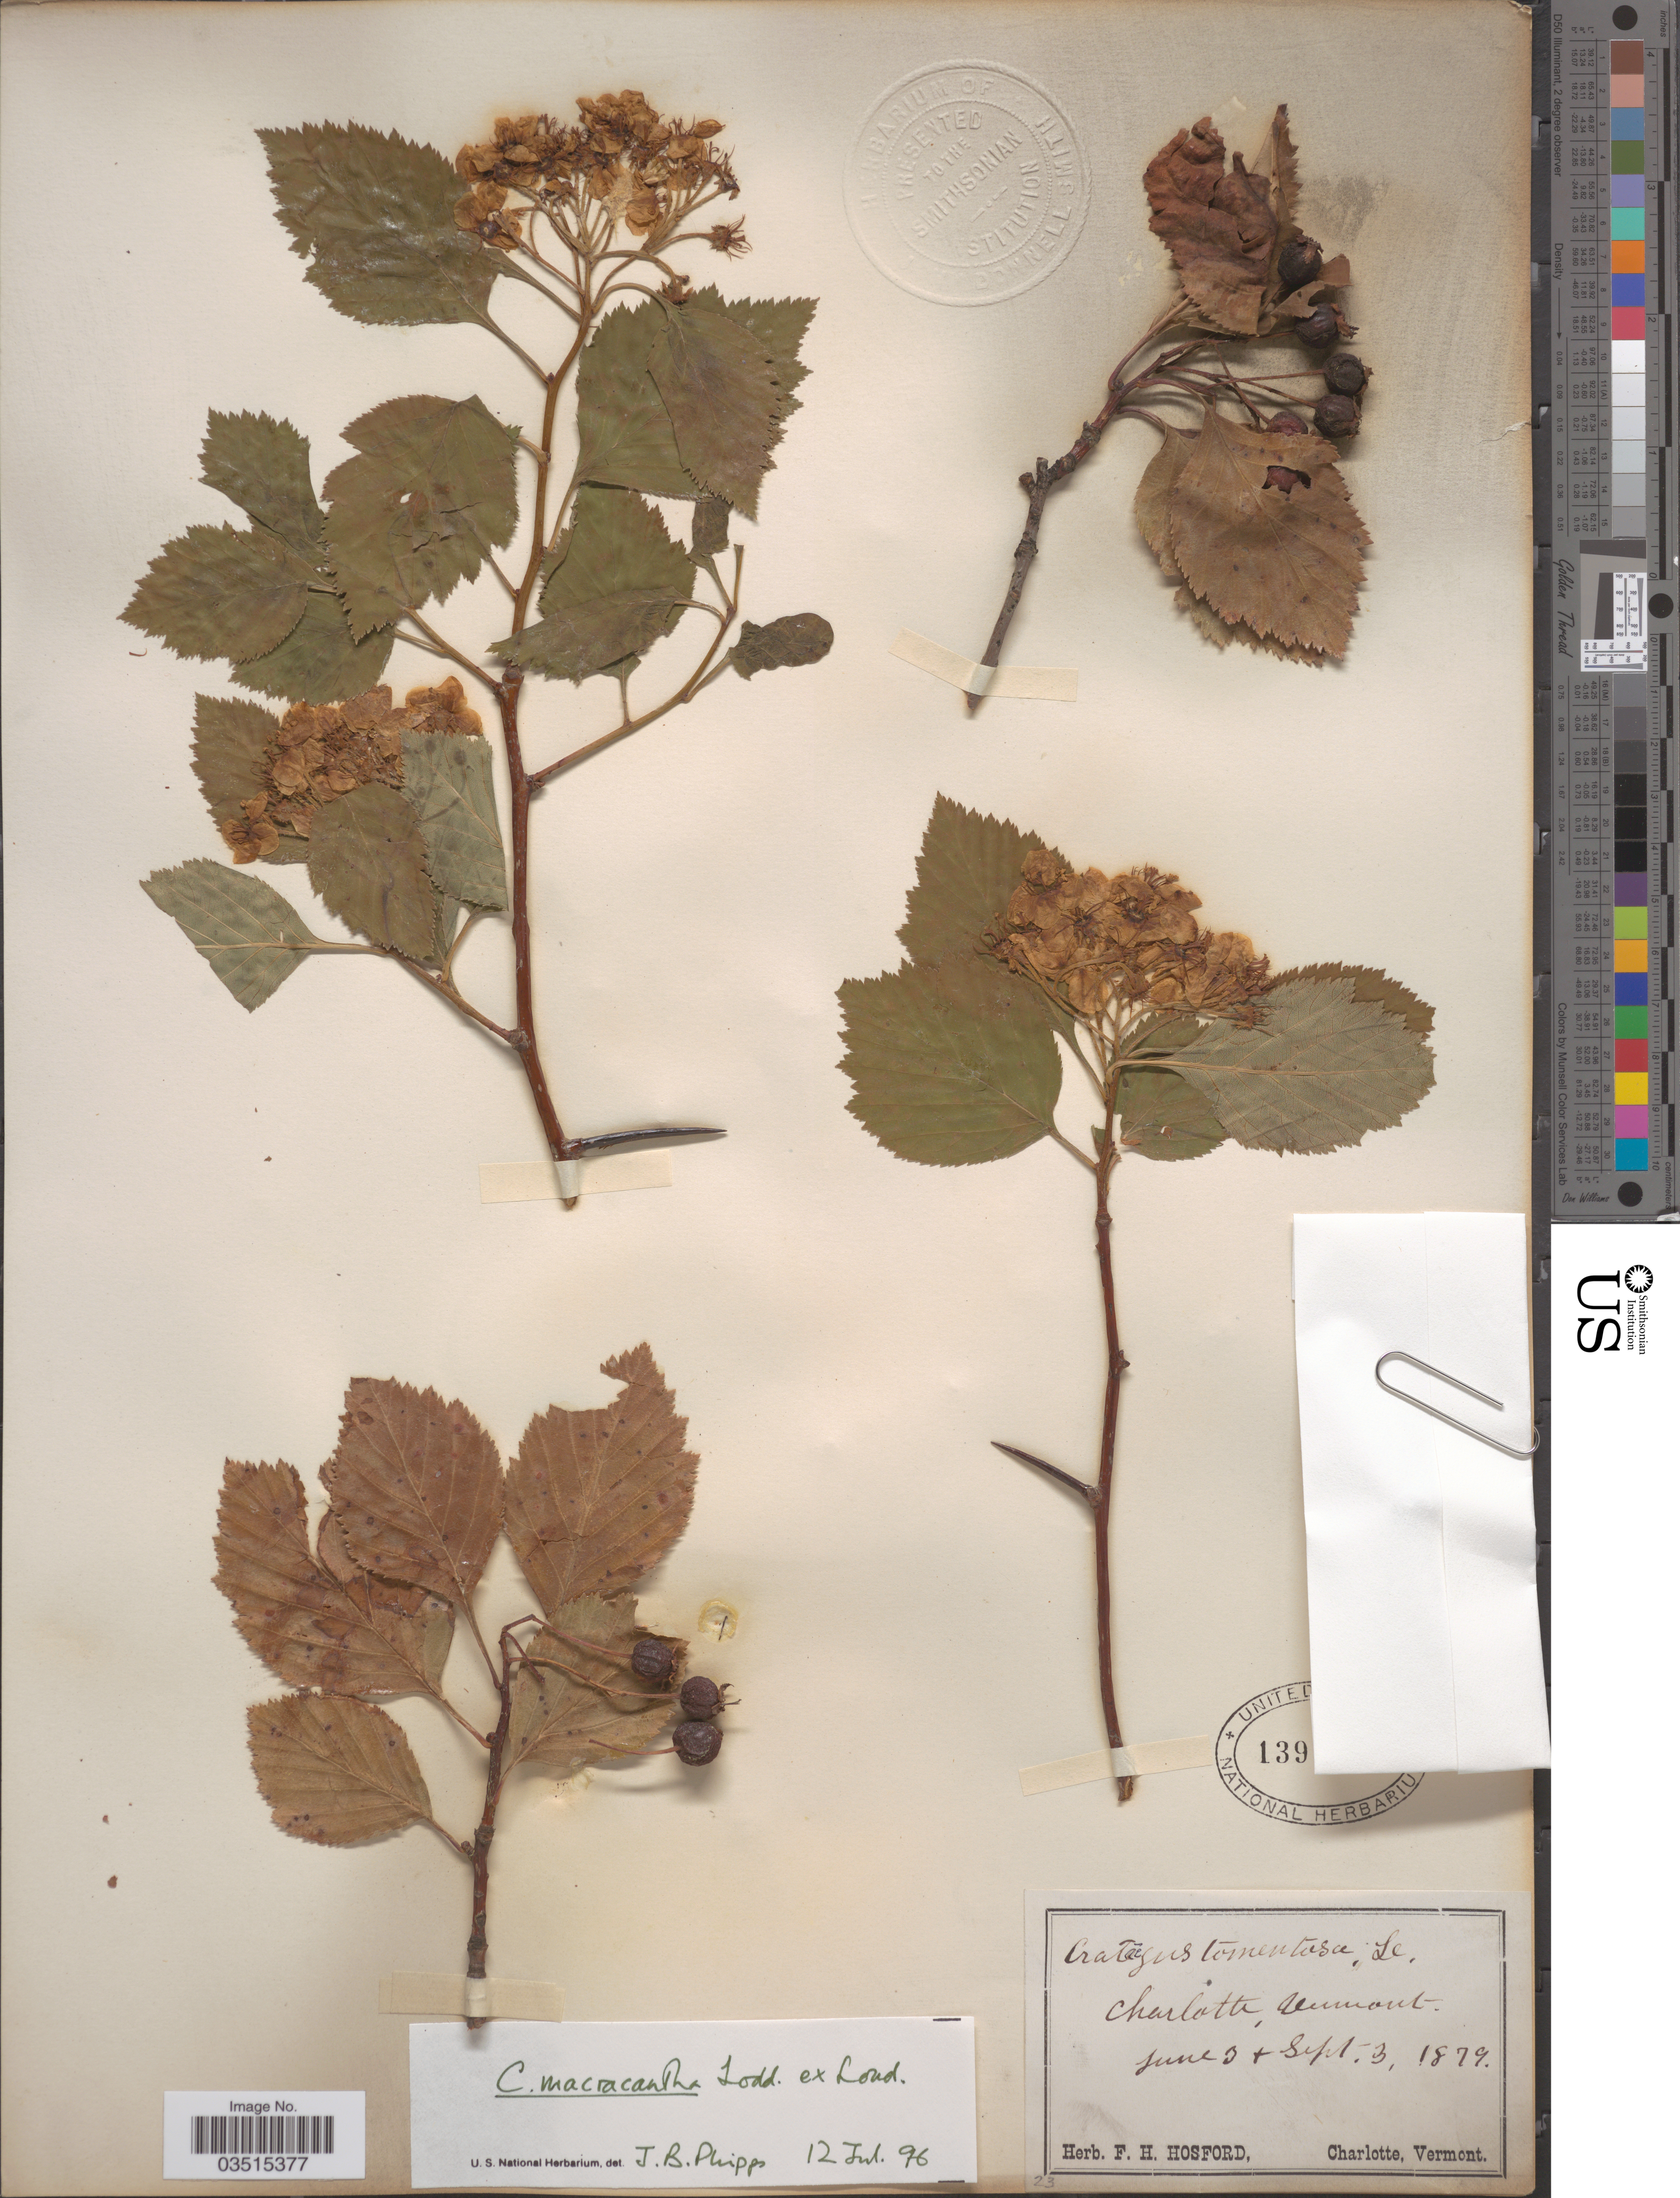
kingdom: Plantae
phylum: Tracheophyta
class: Magnoliopsida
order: Rosales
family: Rosaceae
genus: Crataegus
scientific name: Crataegus macracantha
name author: (Lindl.) Lodd. ex Loudon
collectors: ex herb. F. H. Hosford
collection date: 1879-06-03/1879-09-03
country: United States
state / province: Vermont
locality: Charlotte.